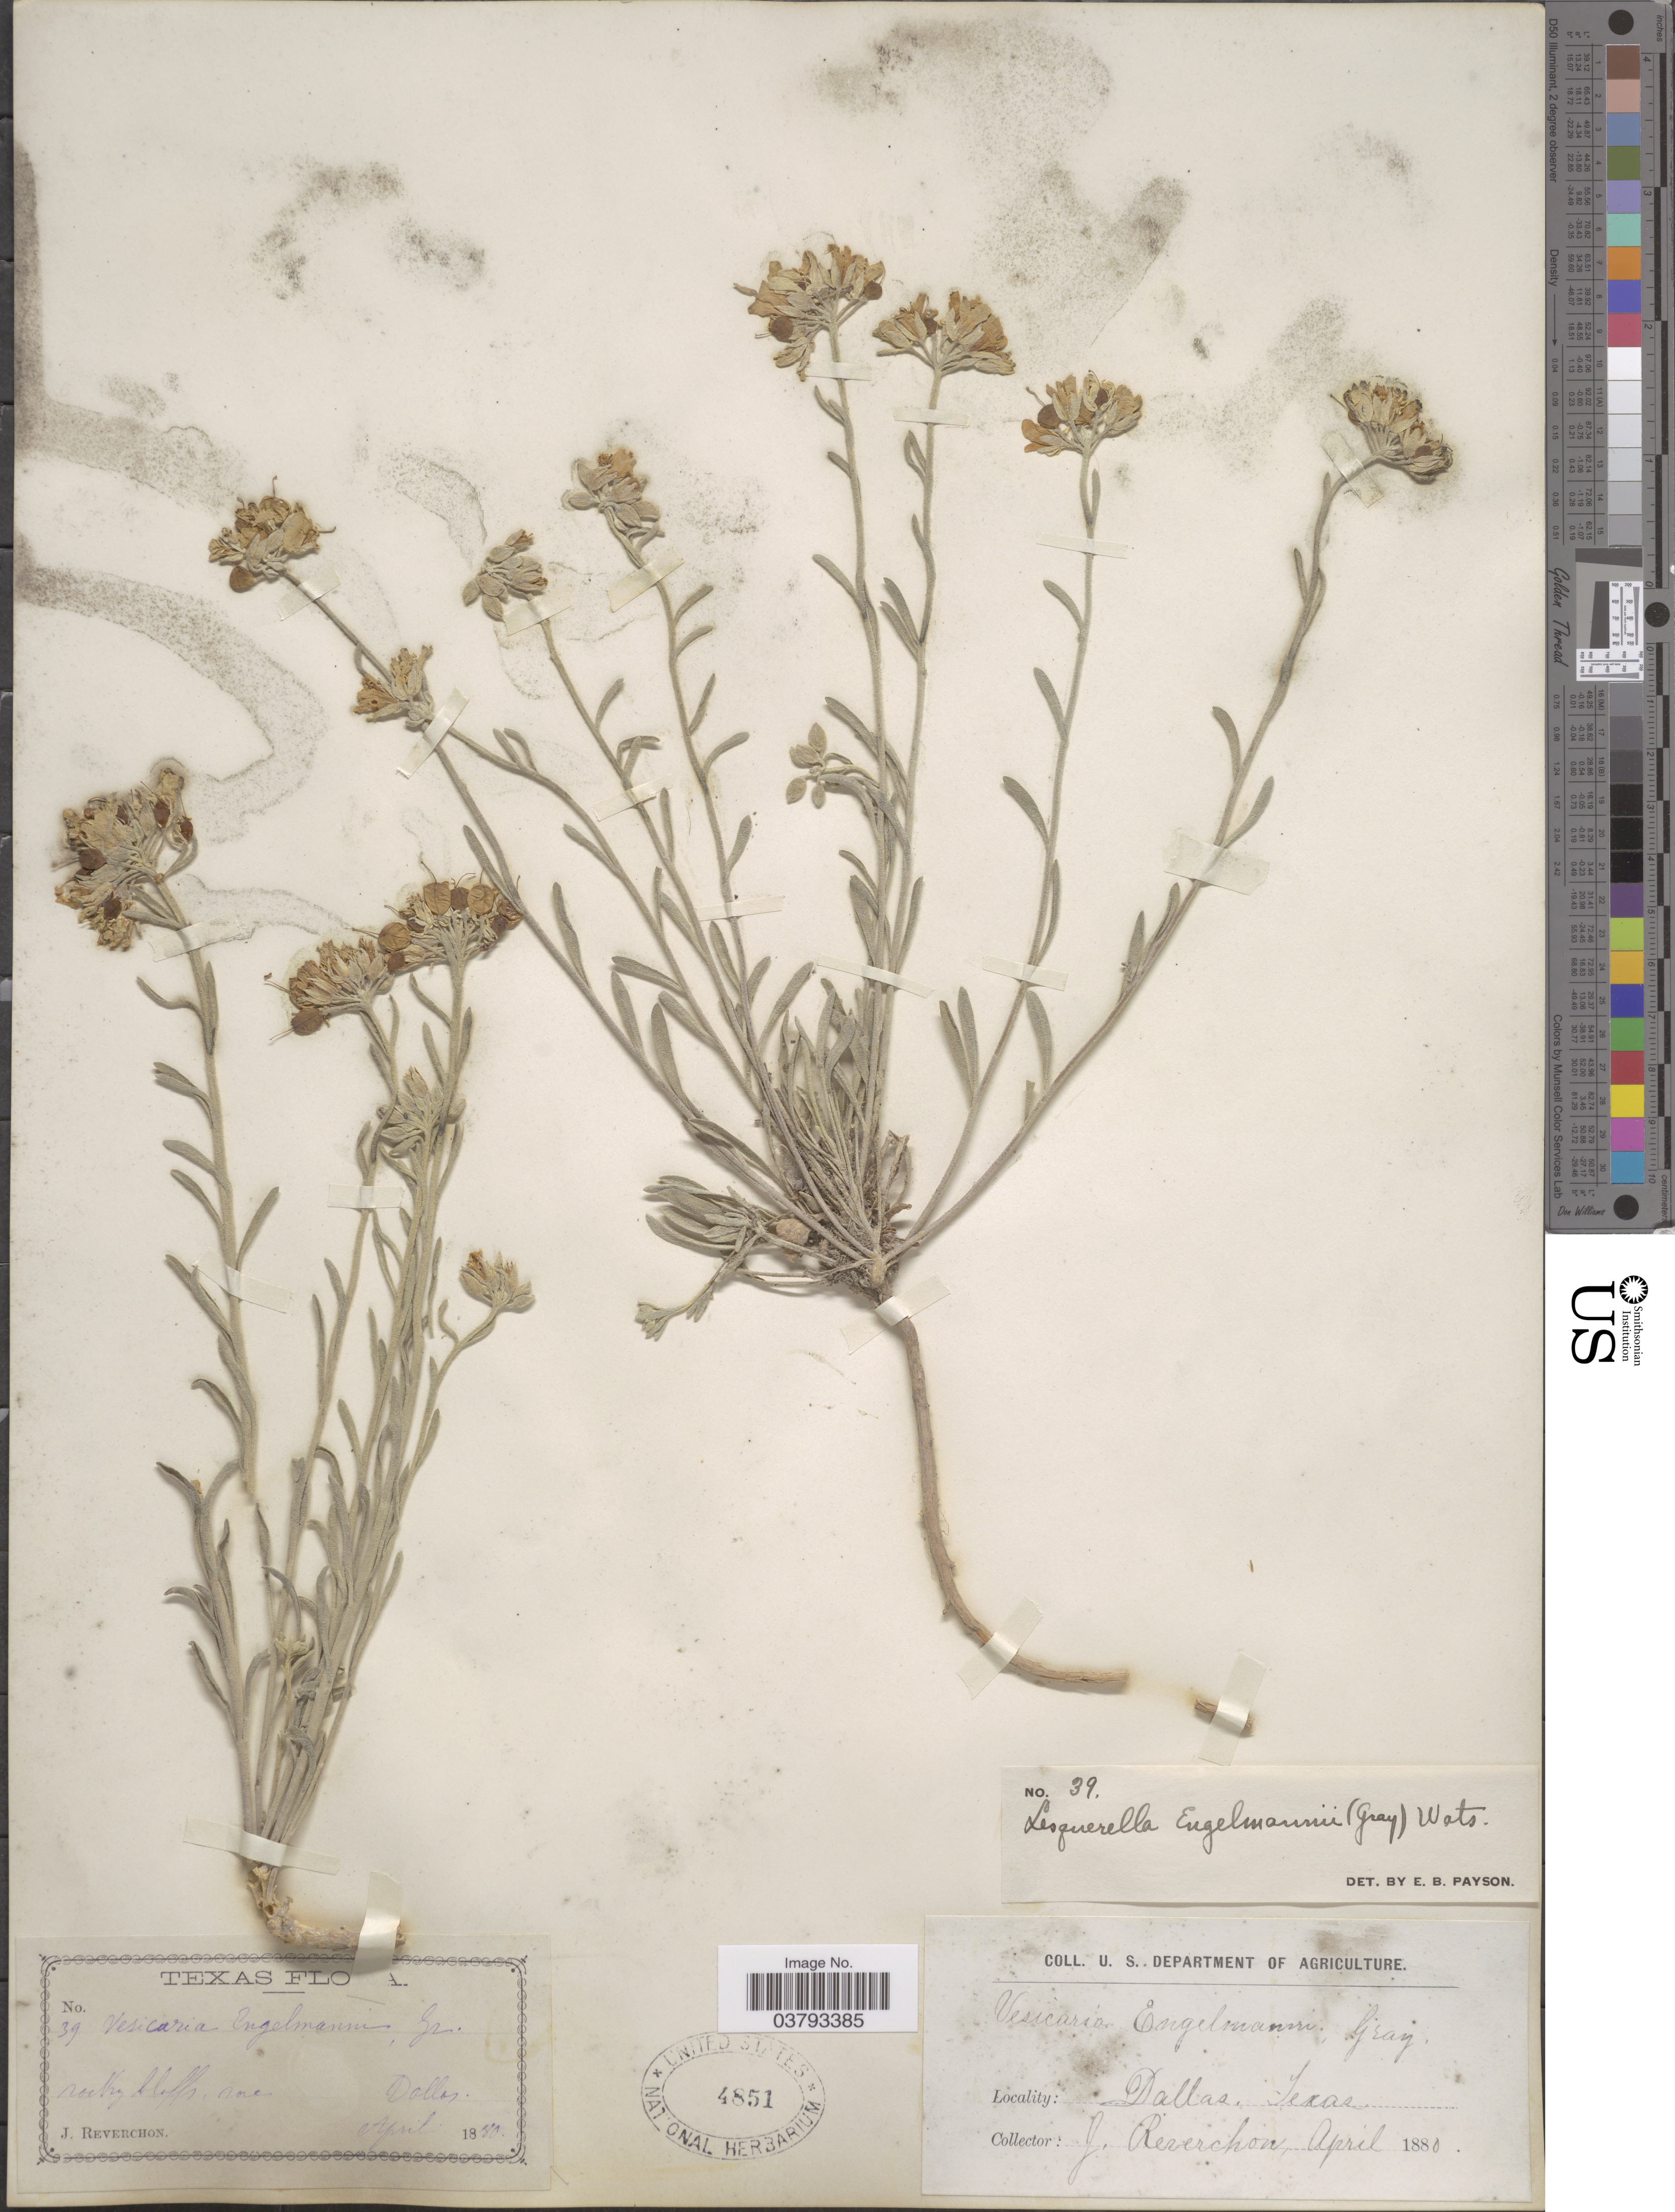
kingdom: Plantae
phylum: Tracheophyta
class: Magnoliopsida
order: Brassicales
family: Brassicaceae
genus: Lesquerella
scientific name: Lesquerella engelmannii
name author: (A. Gray) S. Watson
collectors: J. Reverchon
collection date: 1880-04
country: United States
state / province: Texas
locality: Dallas.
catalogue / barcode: US 4851